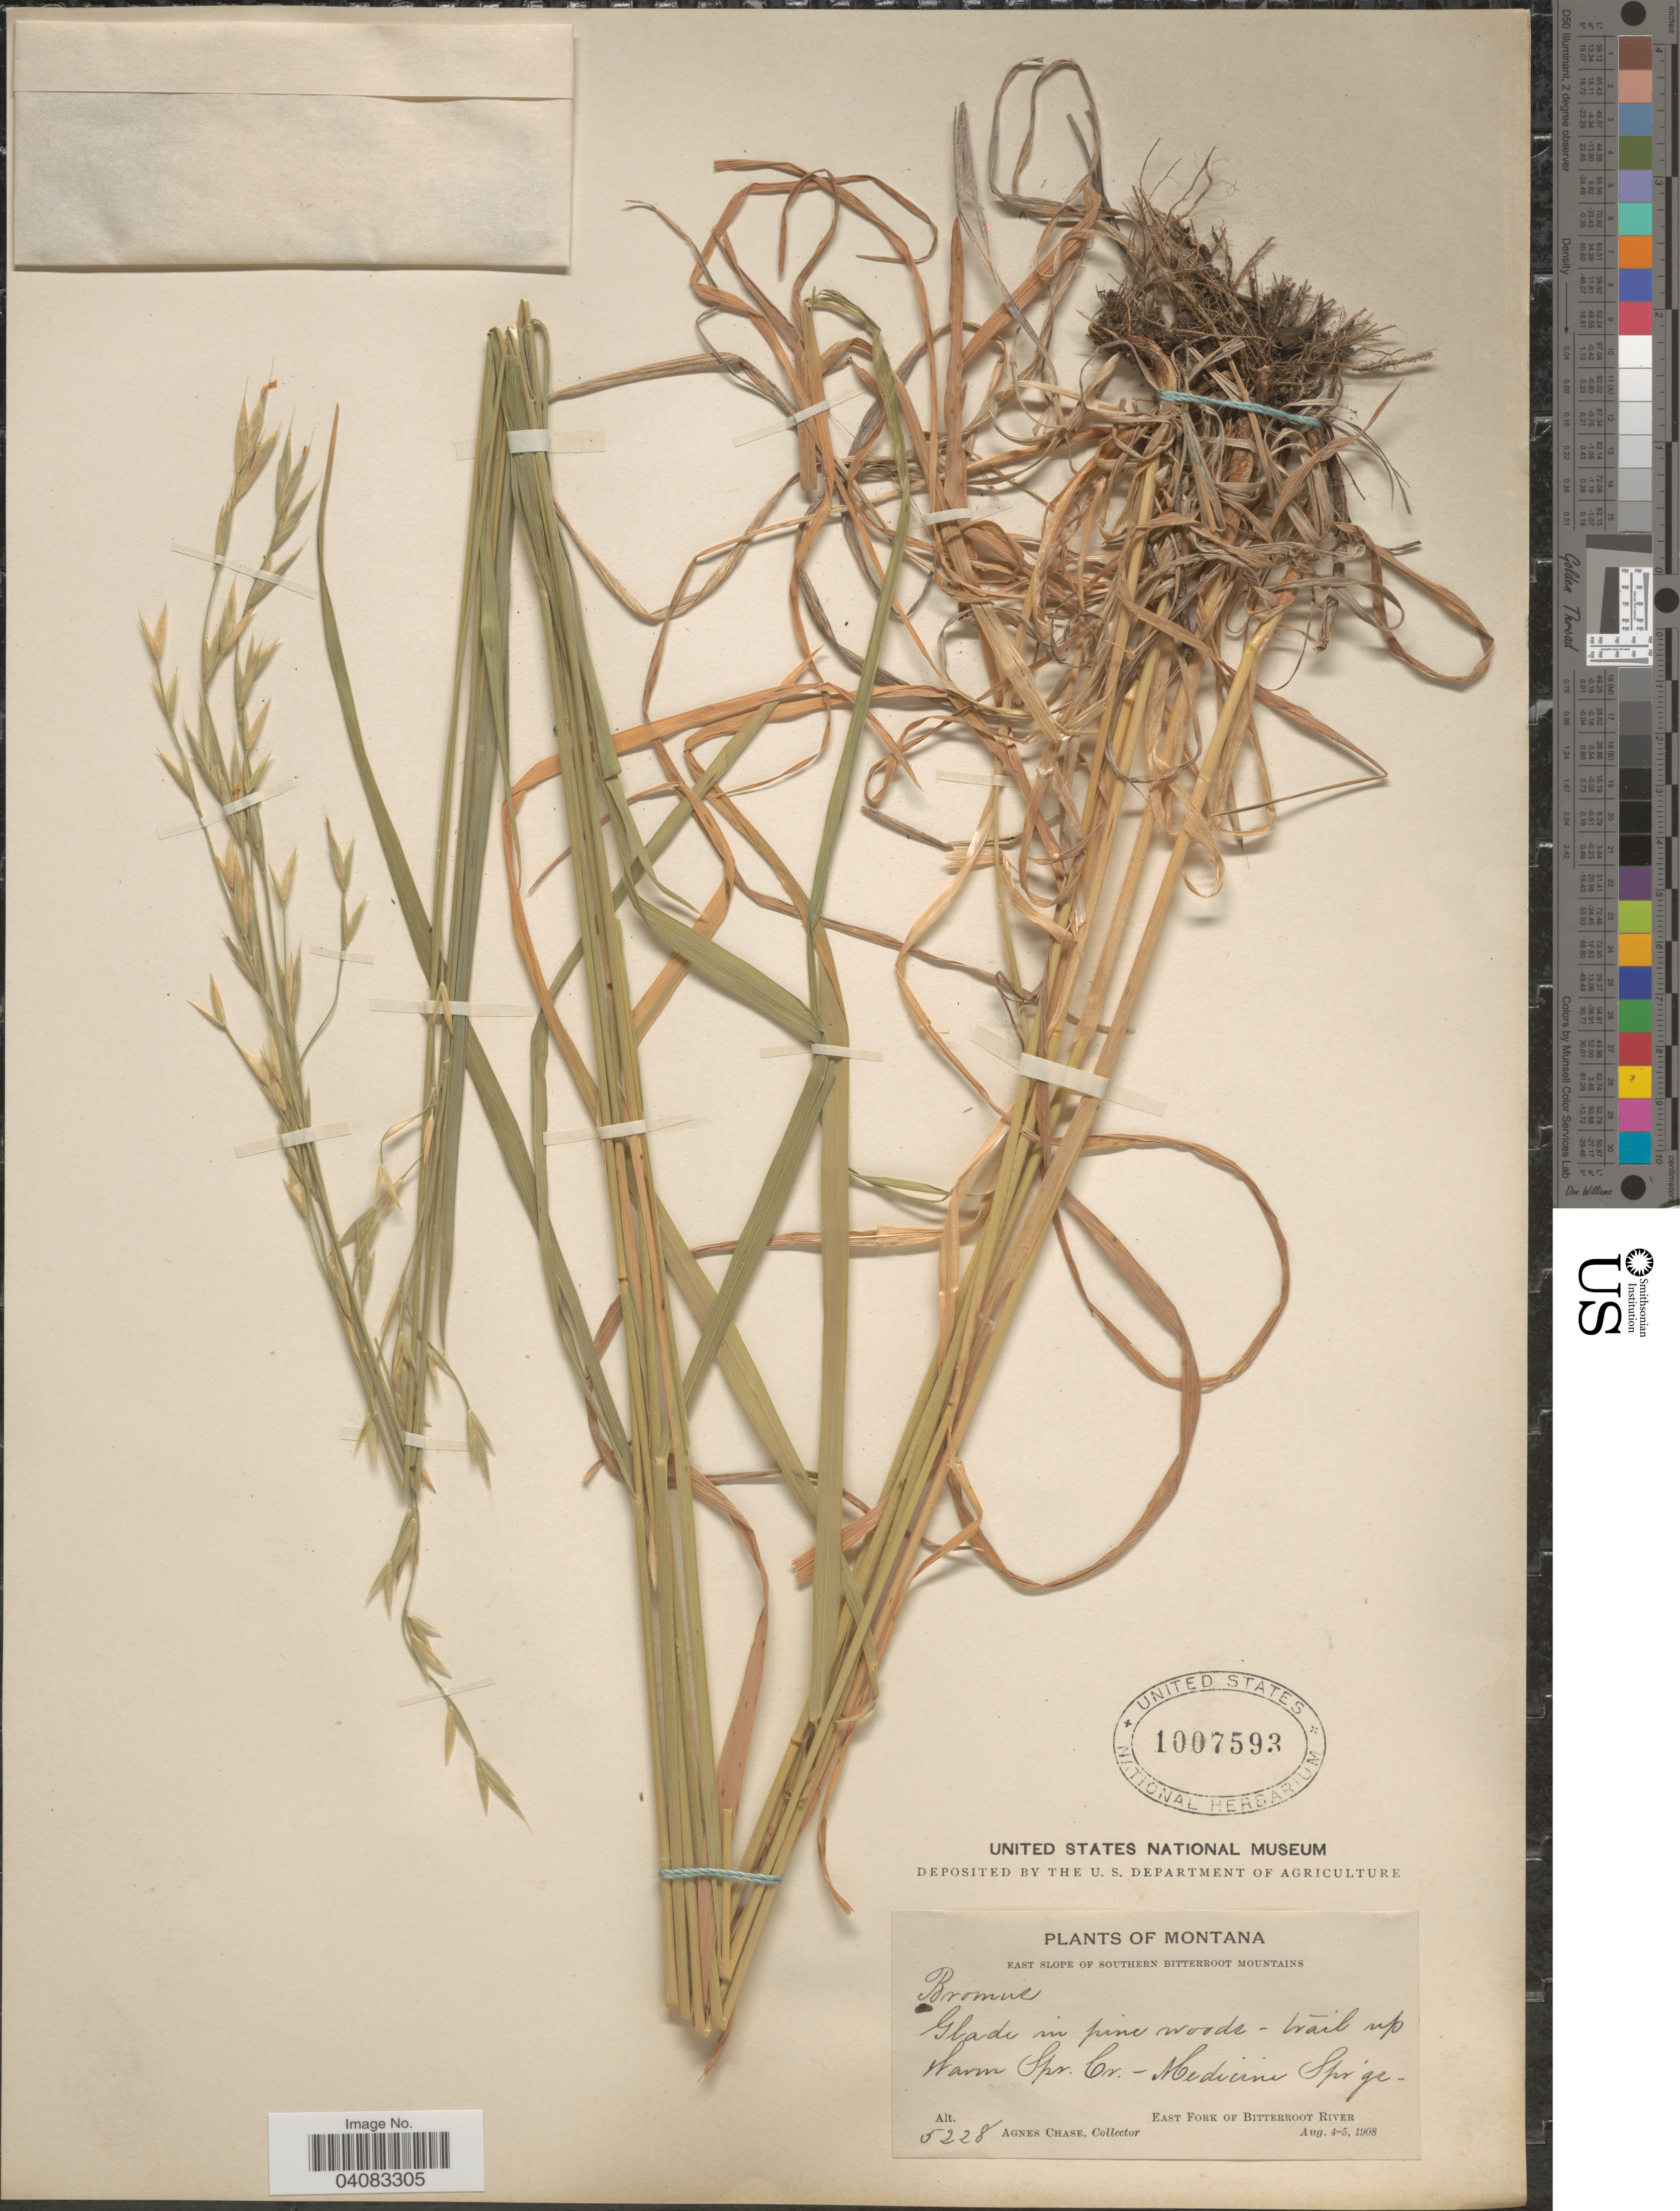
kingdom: Plantae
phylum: Tracheophyta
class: Liliopsida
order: Poales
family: Poaceae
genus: Bromus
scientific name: Bromus marginatus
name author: Nees ex Steud.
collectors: A. Chase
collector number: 5228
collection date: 1908-08-04/1908-08-05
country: United States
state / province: Montana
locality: East slope of Southern Bitterroot Mountains. Glade in pine woods - trail up Warm Spr. Cr. - Medicine Spr'gs. East Fork of Bitterroot River.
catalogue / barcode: US 1007593